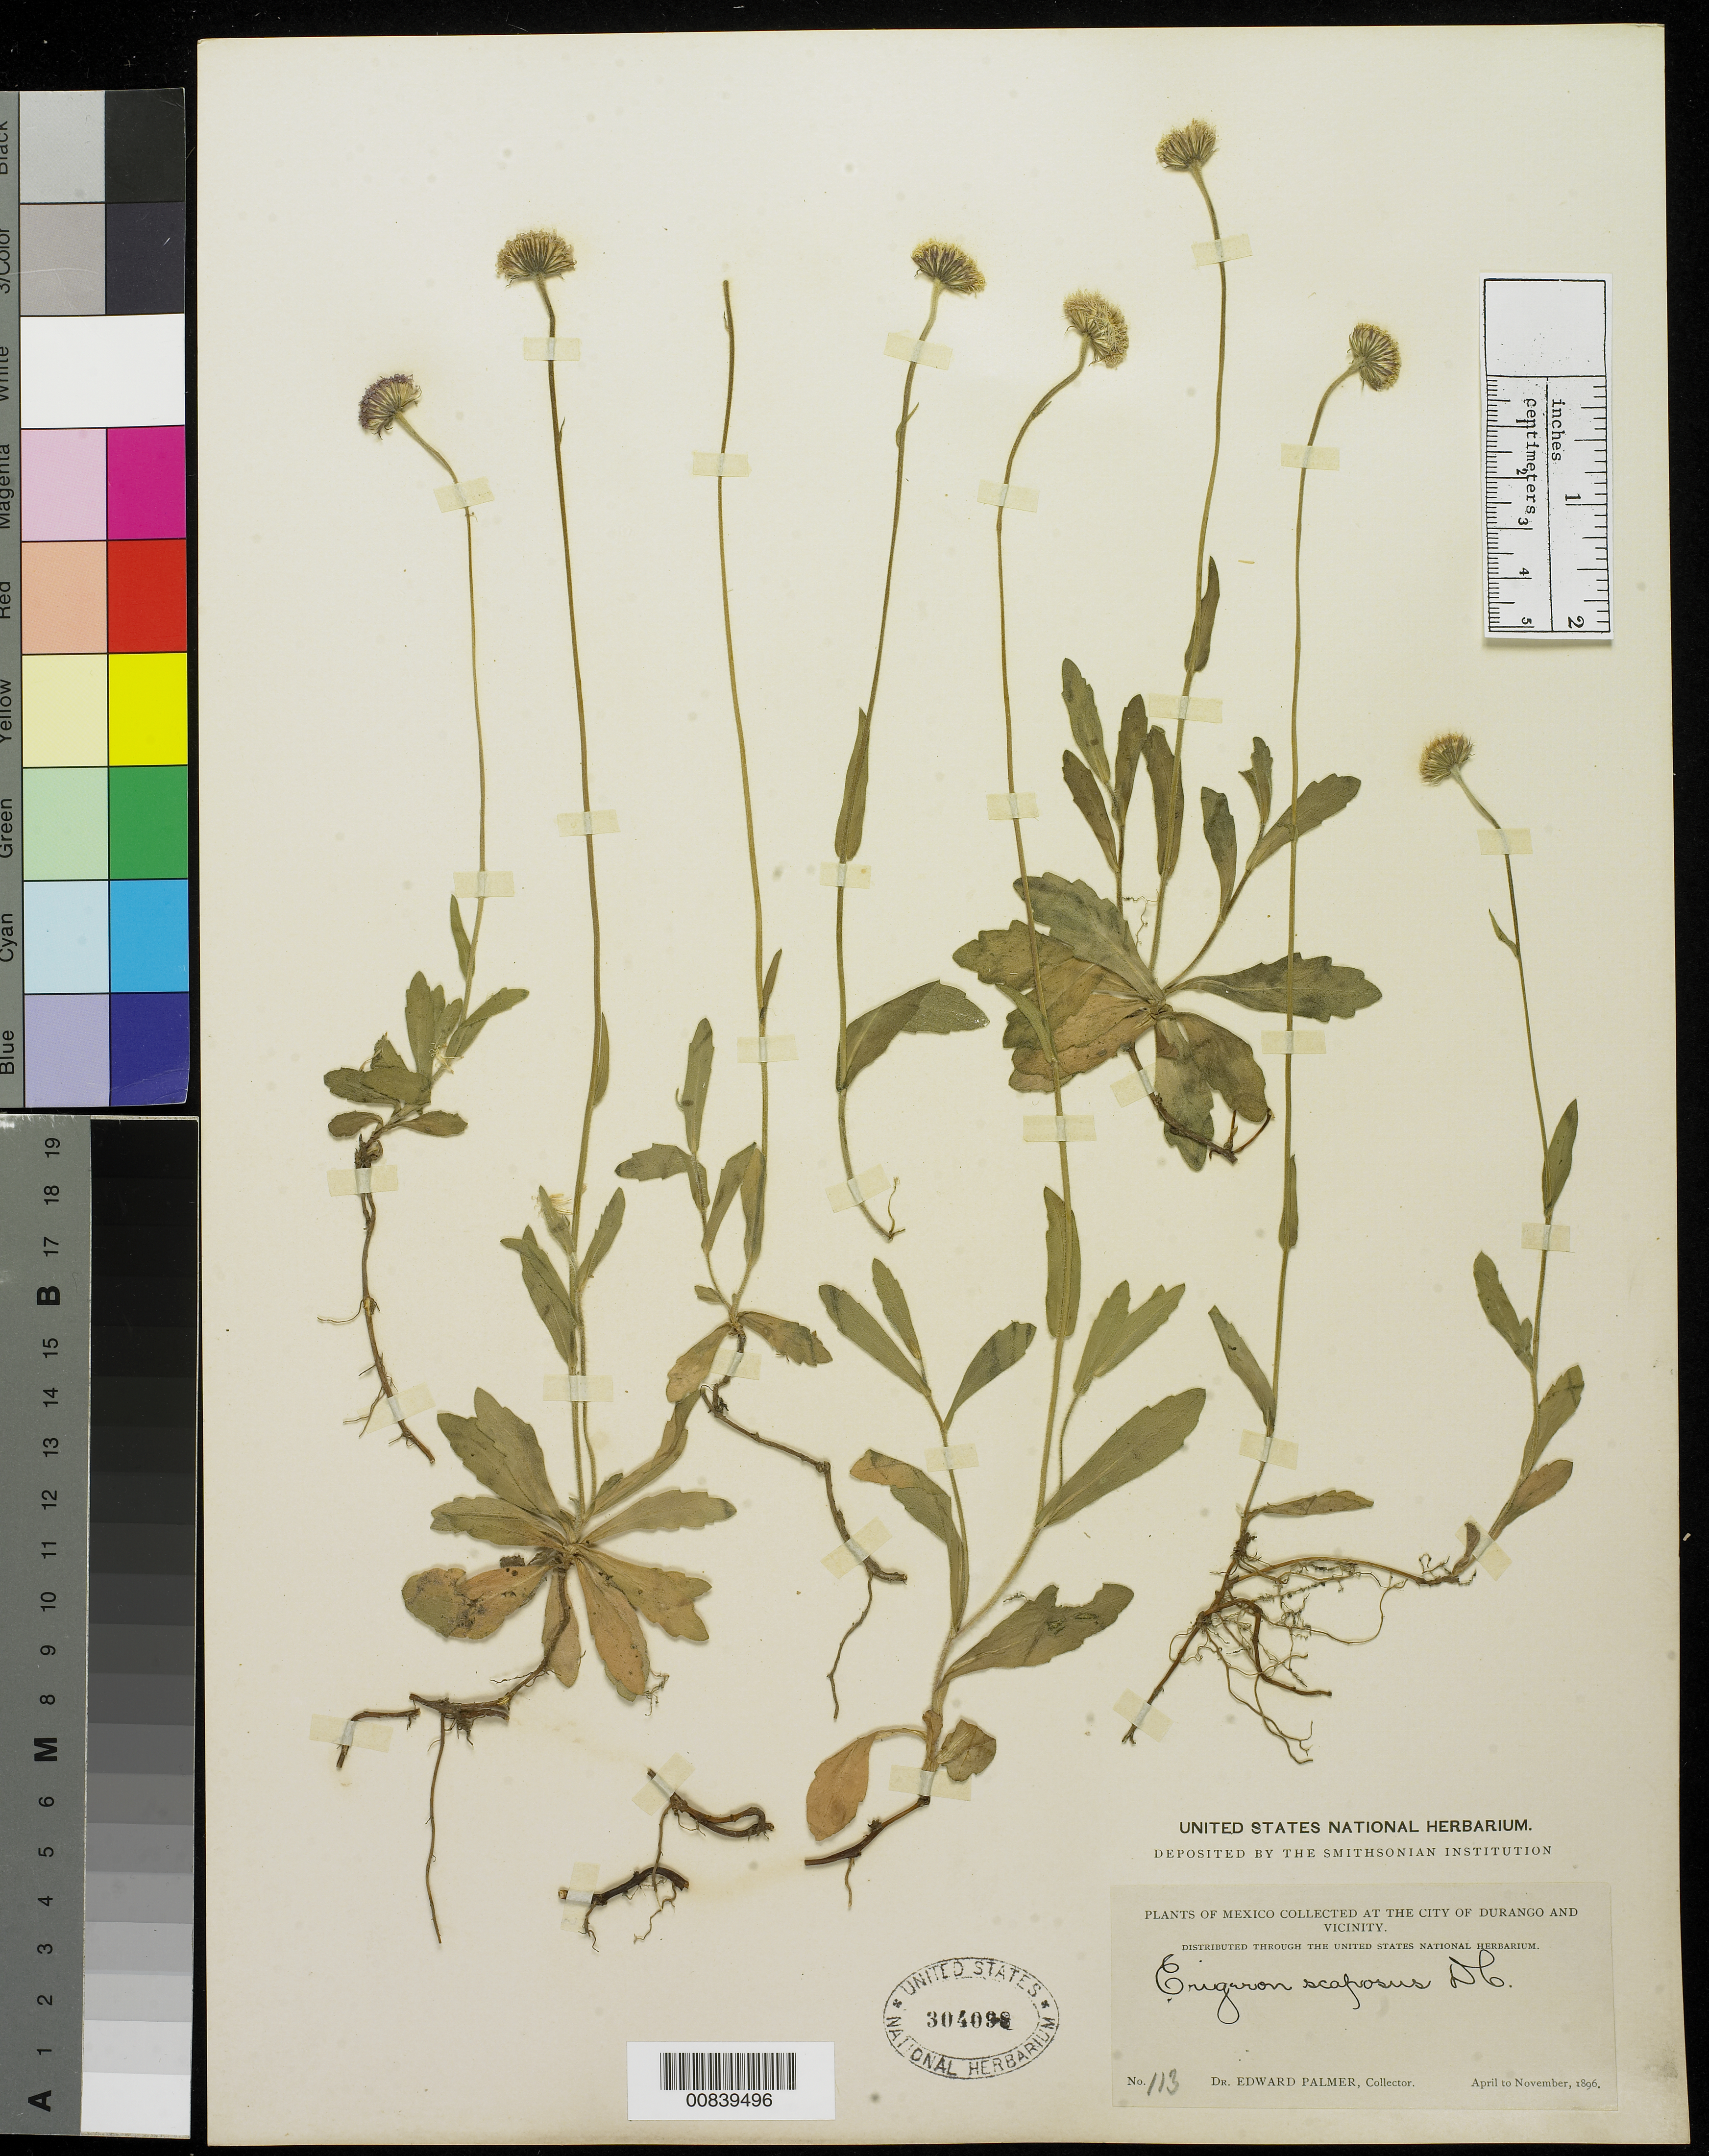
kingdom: Plantae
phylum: Tracheophyta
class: Magnoliopsida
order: Asterales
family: Asteraceae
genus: Erigeron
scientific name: Erigeron scaposus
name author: DC.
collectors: E. Palmer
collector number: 113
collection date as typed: Apr 1896 to -- Nov 1896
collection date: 1896-04/1896-11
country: Mexico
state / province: Durango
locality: City of Durango and vicinity.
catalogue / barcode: US 304098